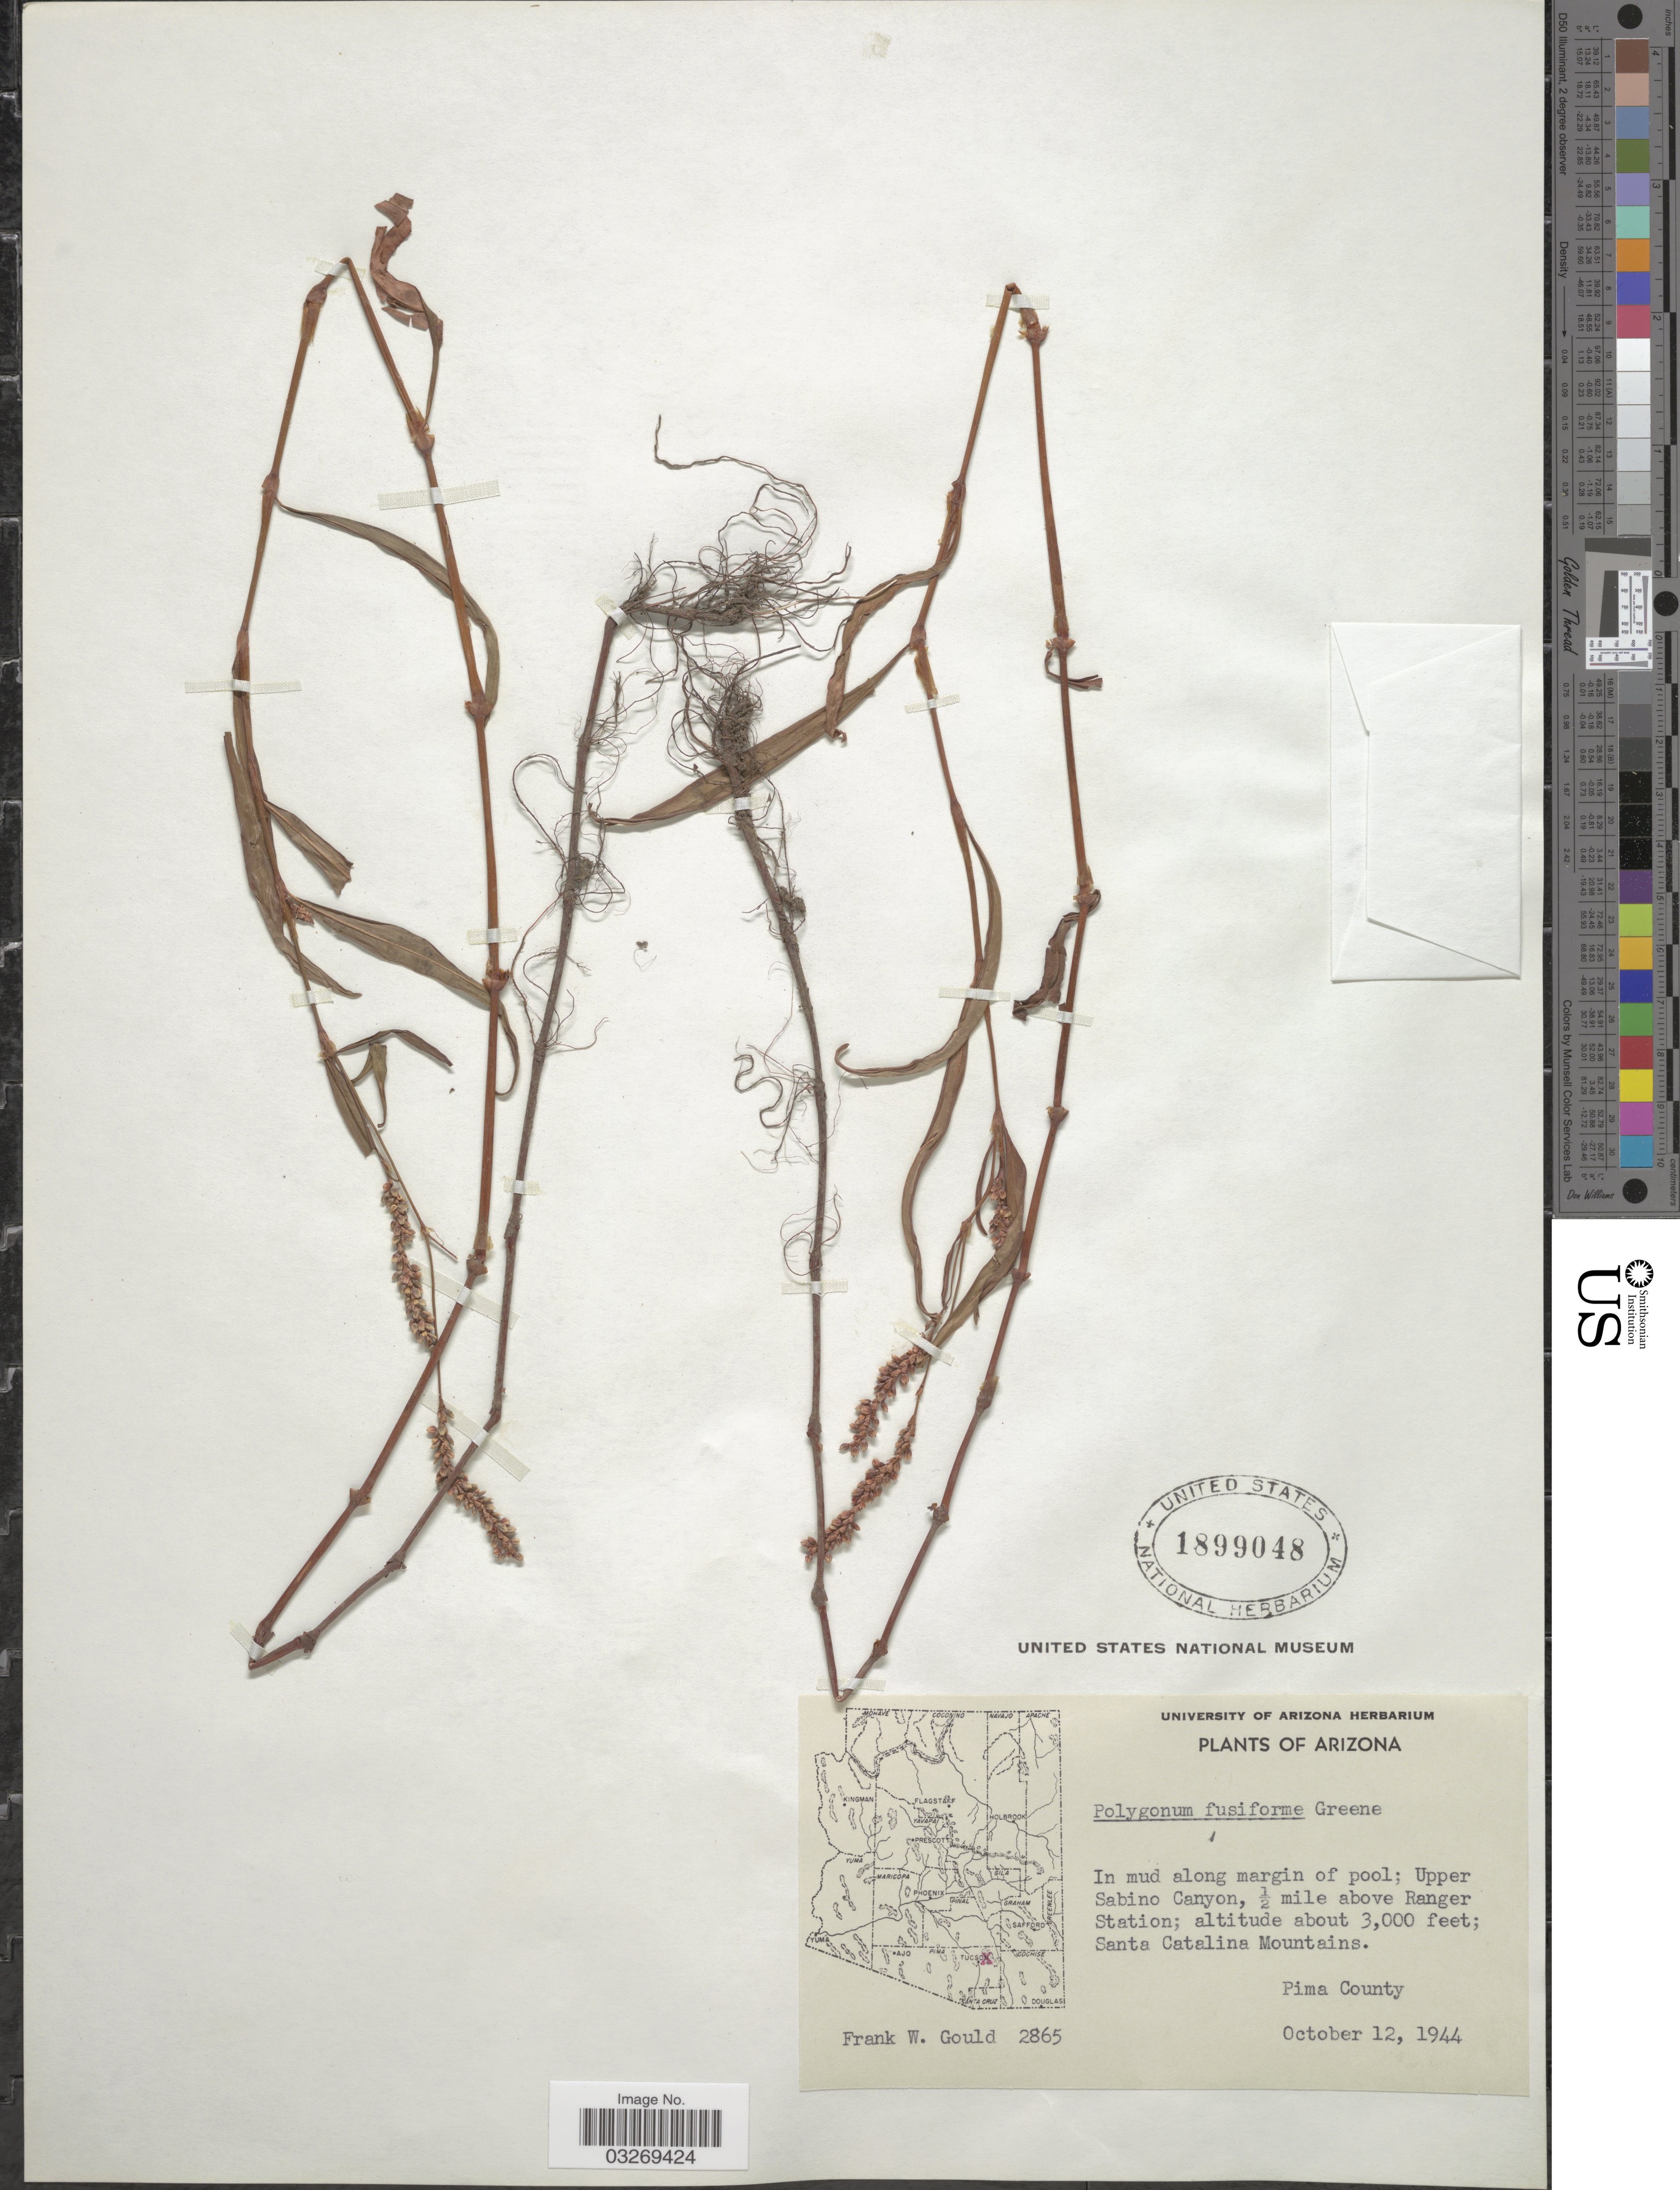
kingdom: Plantae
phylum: Tracheophyta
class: Magnoliopsida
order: Caryophyllales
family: Polygonaceae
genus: Persicaria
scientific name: Persicaria hydropiperoides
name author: (Michx.) Small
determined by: Atha, D. E.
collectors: F. W. Gould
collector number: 2865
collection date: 1944-10-12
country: United States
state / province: Arizona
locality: In mud along margin of pool; Upper Sabino Canyon, ½ mile above Ranger Station. Santa Catalina Mountains. Pima County.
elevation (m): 914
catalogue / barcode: US 1899048